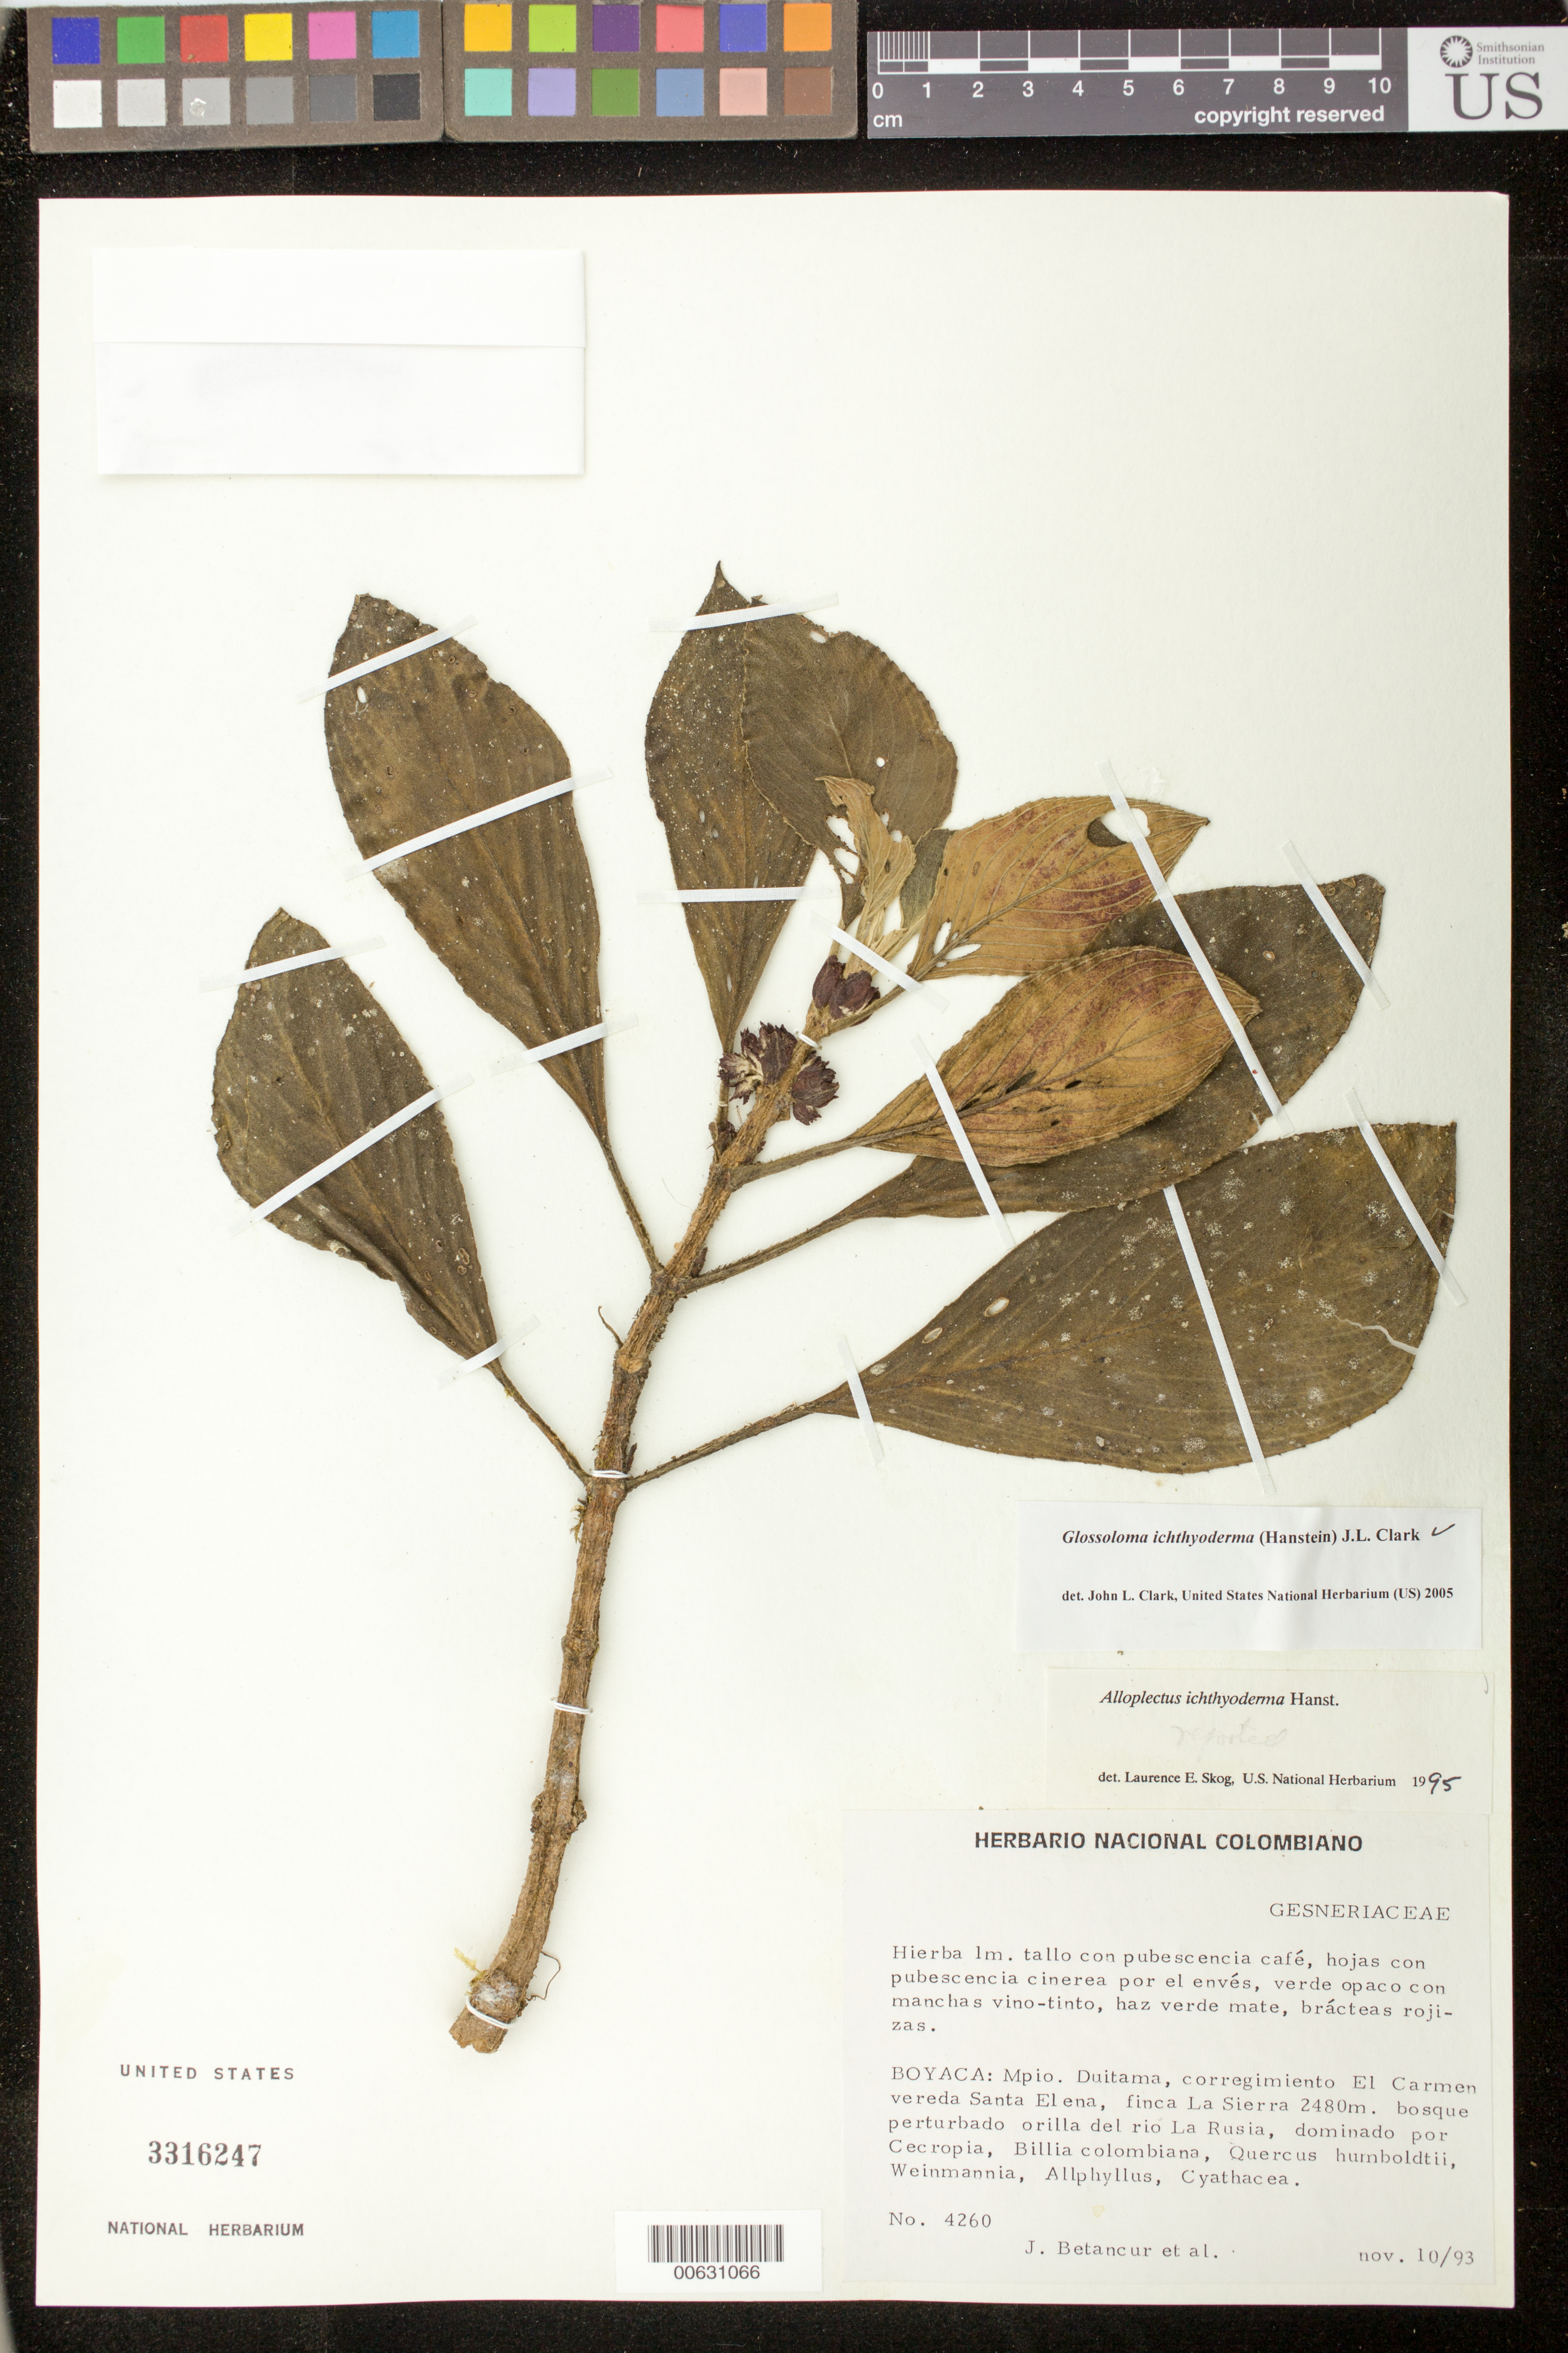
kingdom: Plantae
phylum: Tracheophyta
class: Magnoliopsida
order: Lamiales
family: Gesneriaceae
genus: Glossoloma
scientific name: Glossoloma ichthyoderma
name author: (Hanst.) J.L. Clark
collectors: J. C. Betancur & et al.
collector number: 4260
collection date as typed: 10 Nov 1993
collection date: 1993-11-10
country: Colombia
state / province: Boyacá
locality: Mpio. Duitama, corregimiento El Carmen vereda Santa Elena, finca La Sierra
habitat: Bosque perturbado orilla del rio La Rusia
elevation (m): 2480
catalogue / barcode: US 3316247